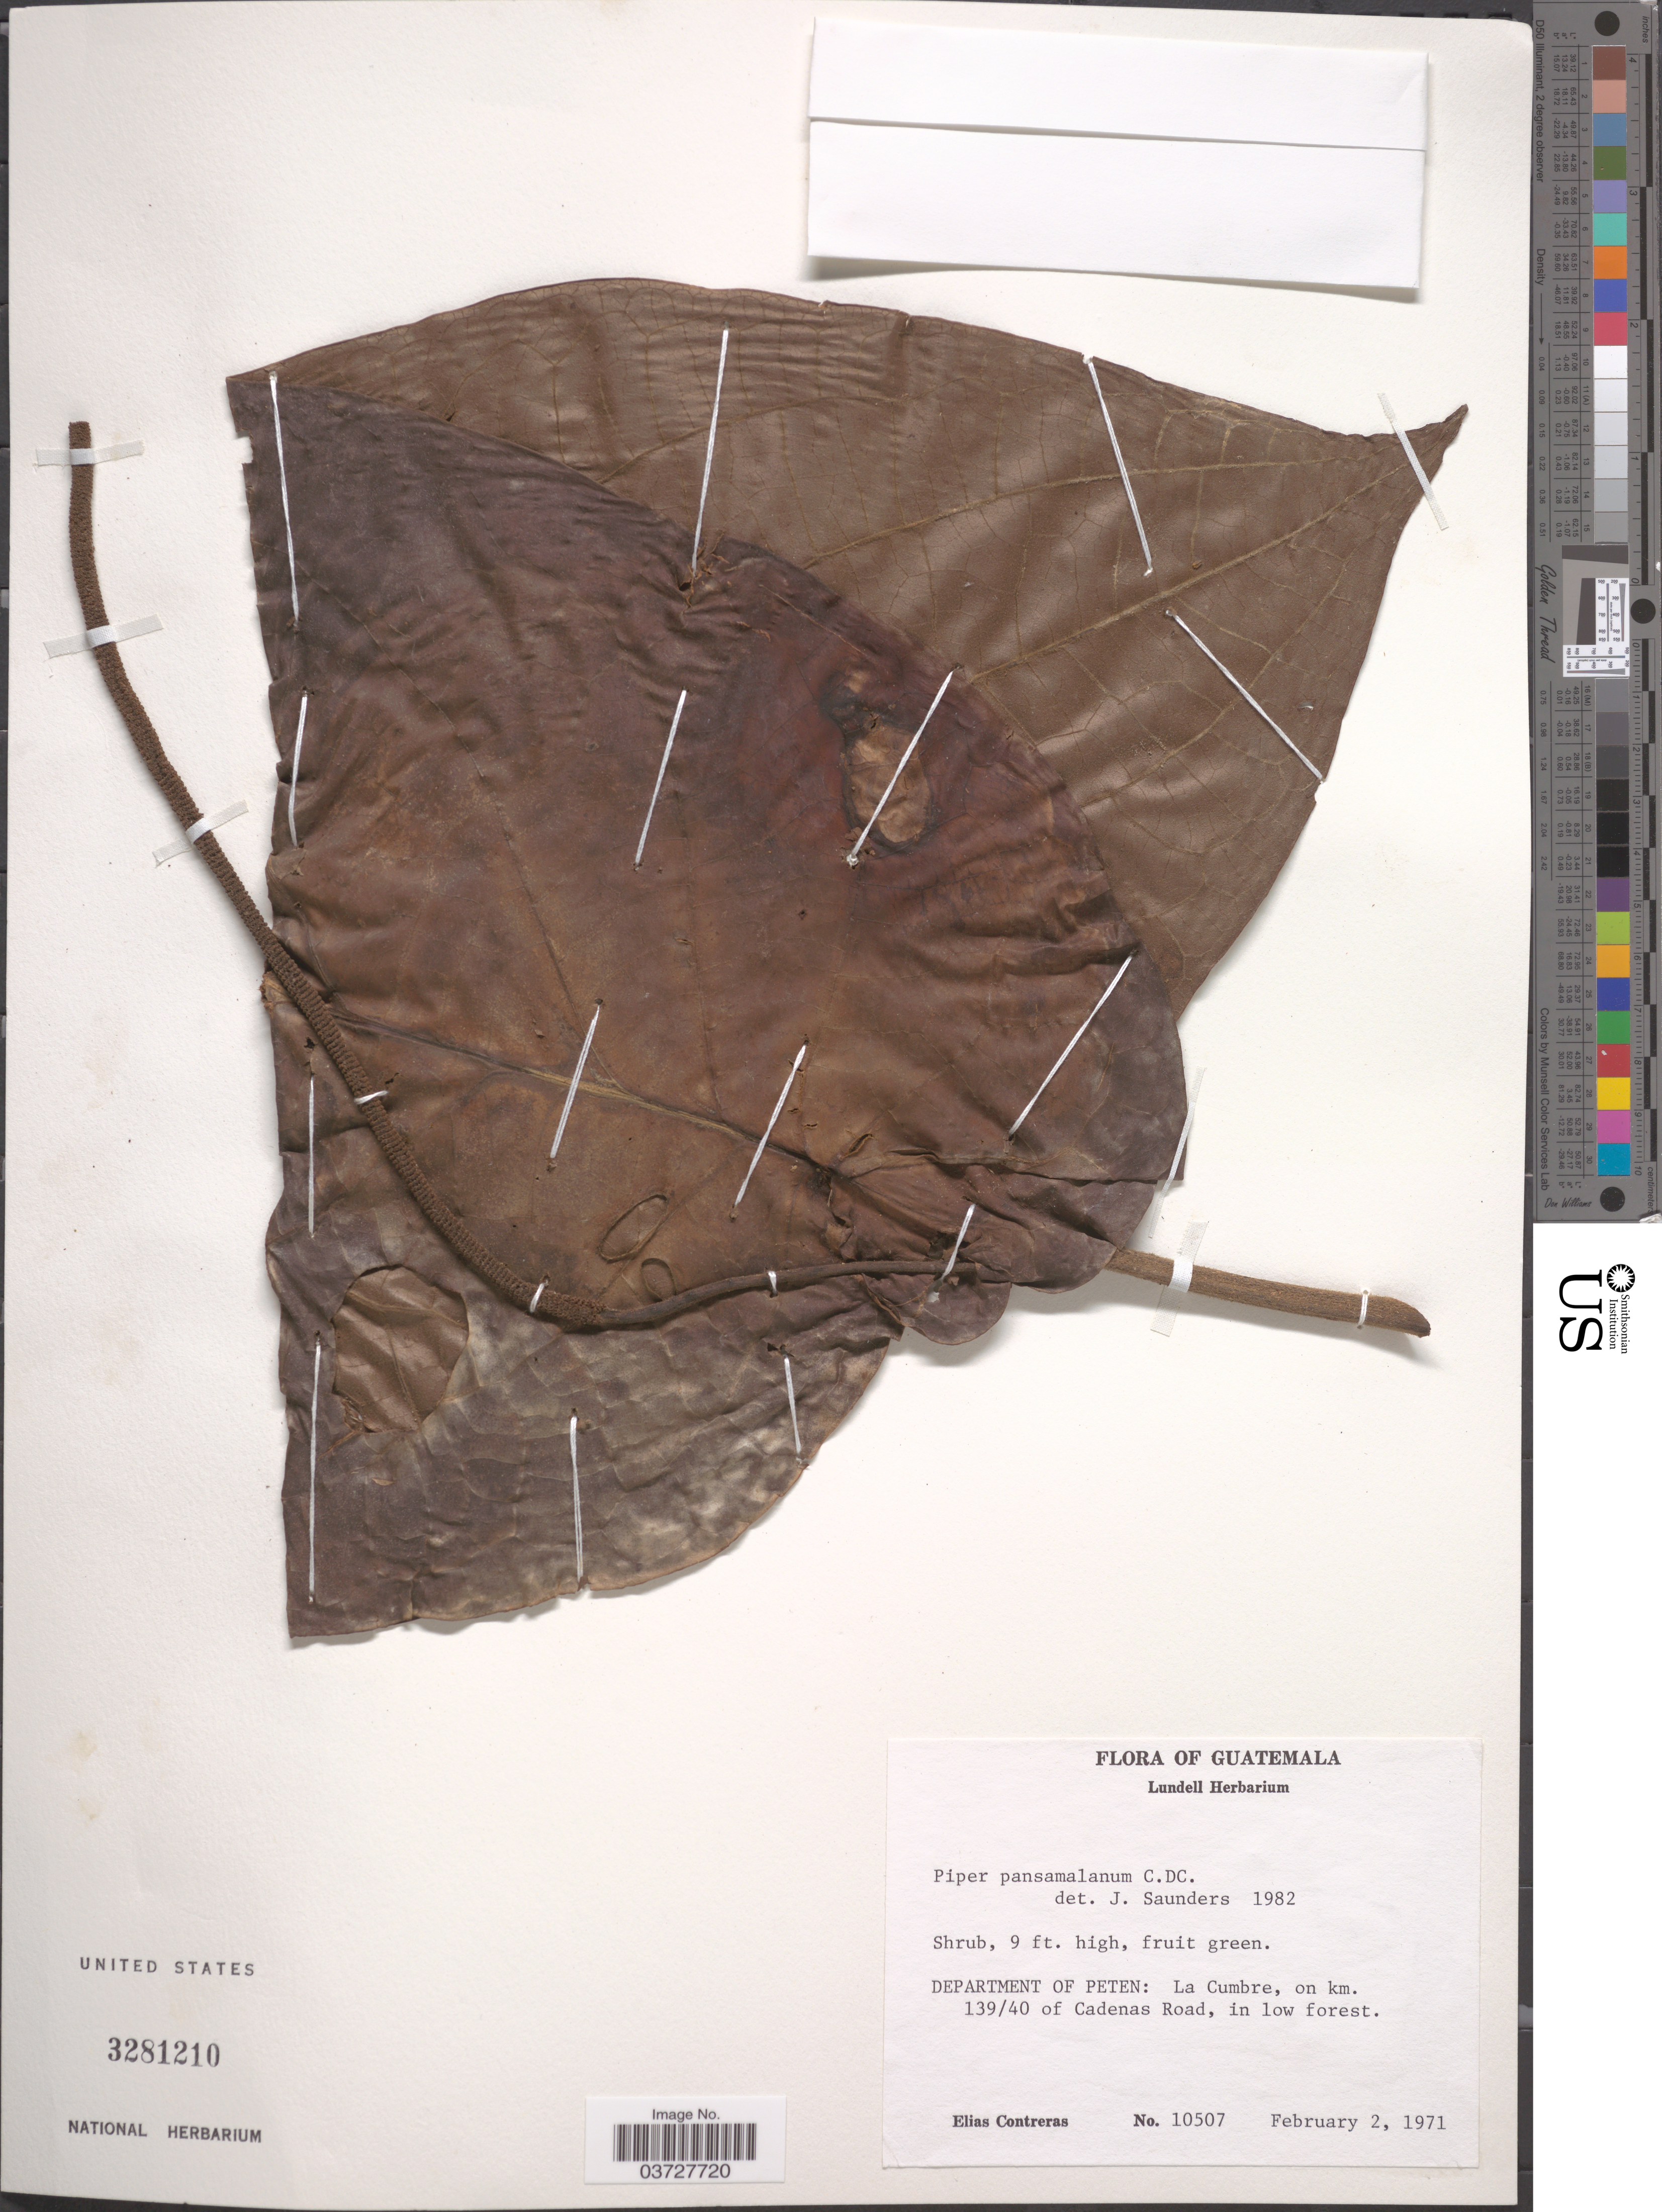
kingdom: Plantae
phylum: Tracheophyta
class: Magnoliopsida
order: Piperales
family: Piperaceae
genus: Piper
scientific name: Piper pansamalanum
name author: C. DC.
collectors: E. Contreras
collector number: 10507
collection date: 1971-02-02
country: Guatemala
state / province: El Peten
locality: Department of Peten: La Cumbre, on km. 139/40 of Cadenas Road, in low forest.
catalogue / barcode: US 3281210